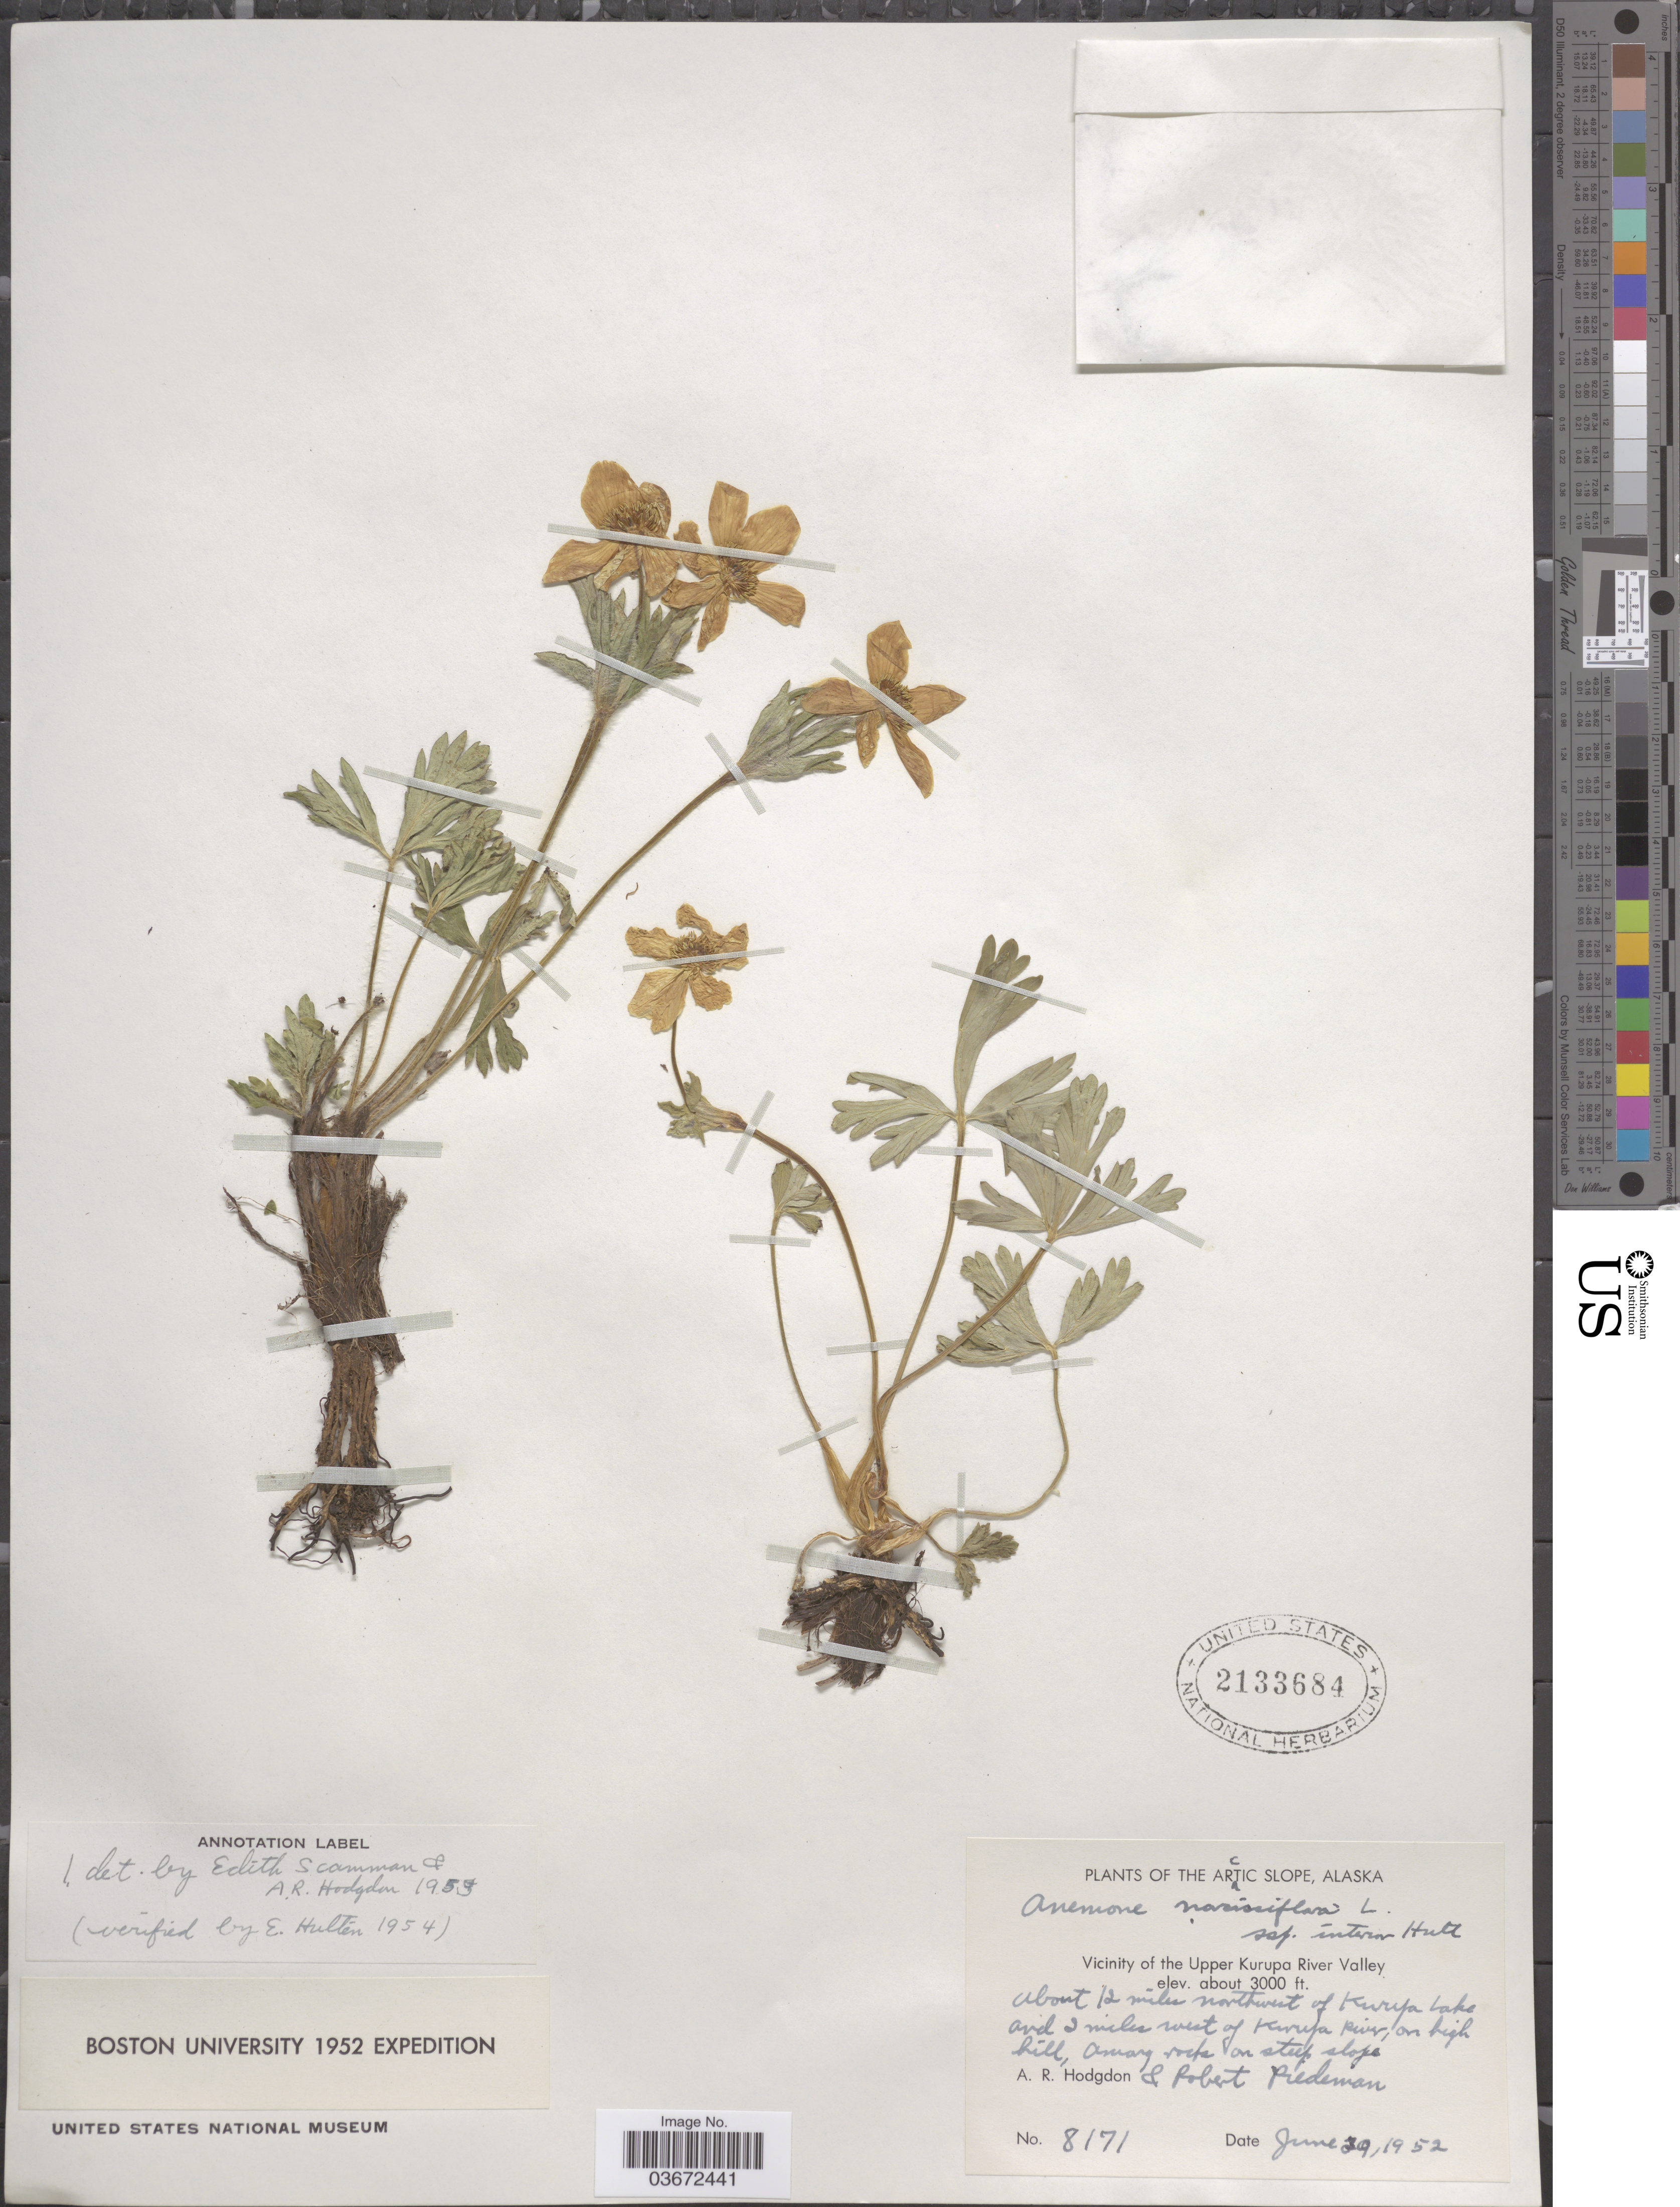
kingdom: Plantae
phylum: Tracheophyta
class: Magnoliopsida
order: Ranunculales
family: Ranunculaceae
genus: Anemone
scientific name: Anemone narcissiflora var. interior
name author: (Hultén) B. Boivin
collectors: A. R. Hodgdon & R. Riedeman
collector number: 8171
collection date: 1952-06-29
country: United States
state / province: Alaska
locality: Arctic Slope. Vicinity of Upper Kurupa River Valley. About 12 miles northwest of Kurupa Lake and 2 miles west of Kurupa River.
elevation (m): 914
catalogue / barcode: US 2133684